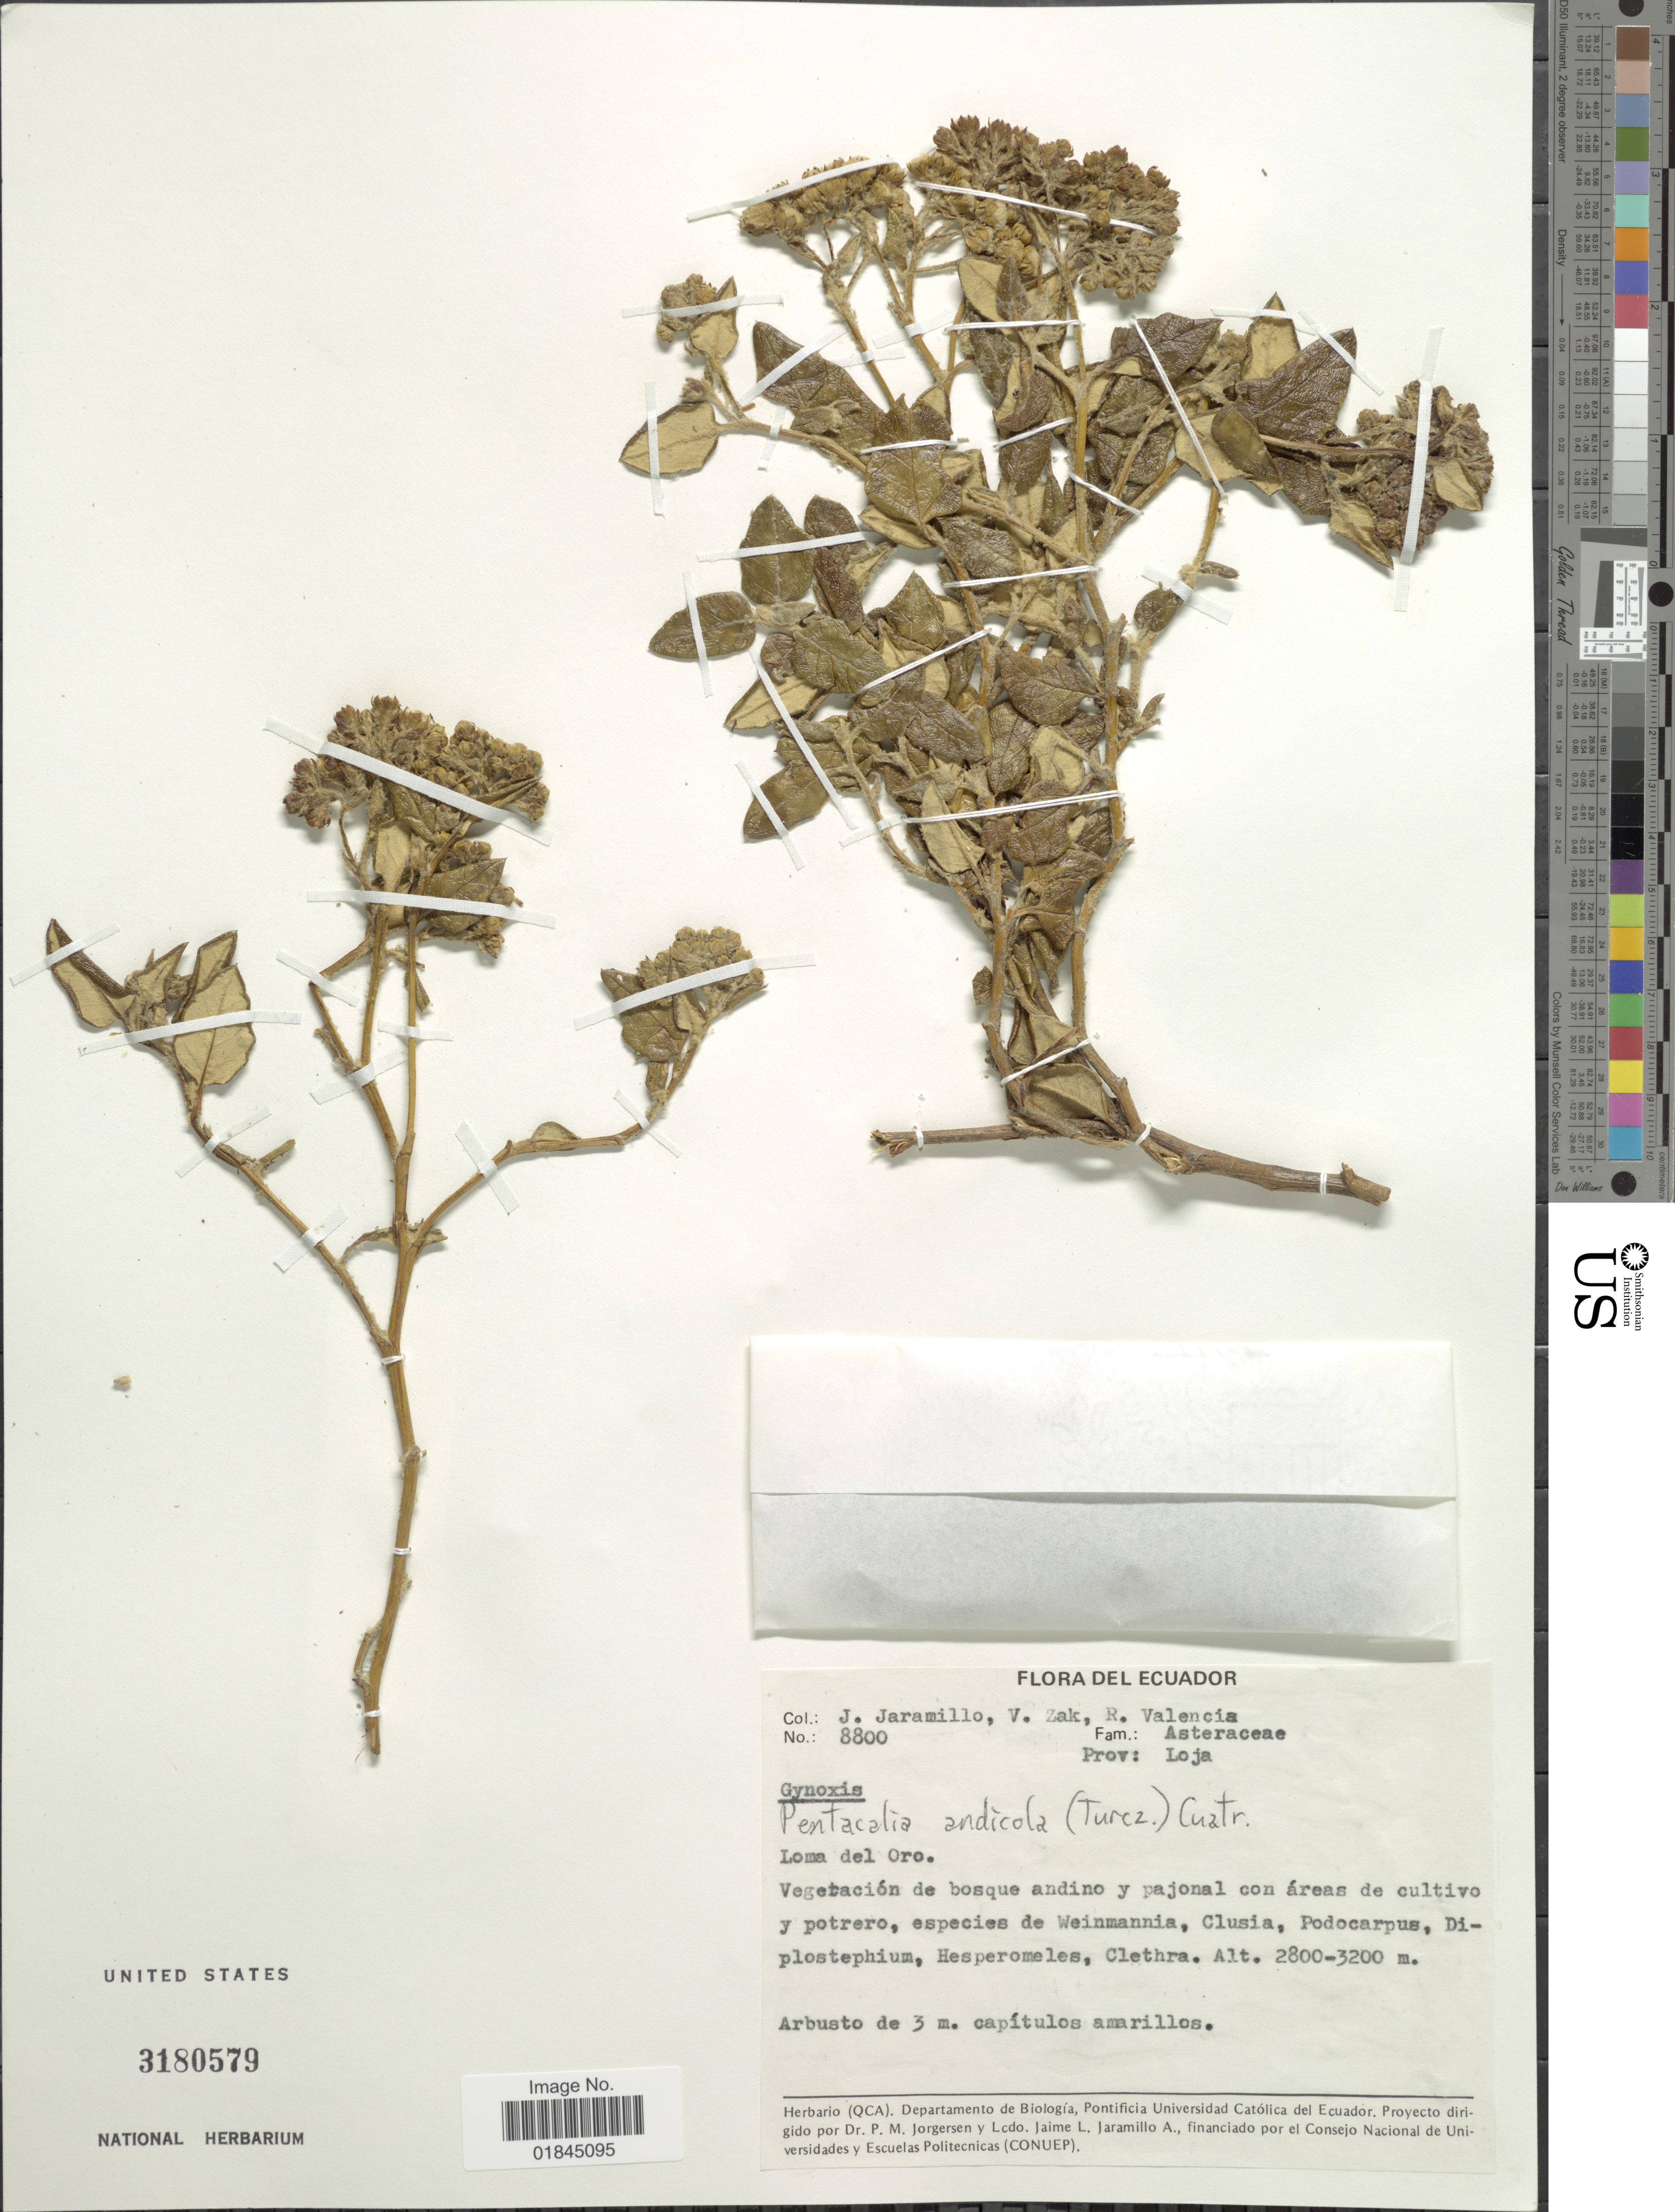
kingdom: Plantae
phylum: Tracheophyta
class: Magnoliopsida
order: Asterales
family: Asteraceae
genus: Pentacalia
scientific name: Pentacalia andicola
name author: (Turcz.) Cuatrec.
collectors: J. Jaramillo, V. Zak & R. Valencia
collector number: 8800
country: Ecuador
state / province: Loja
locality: Loma del oro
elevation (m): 2800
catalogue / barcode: US 3180579